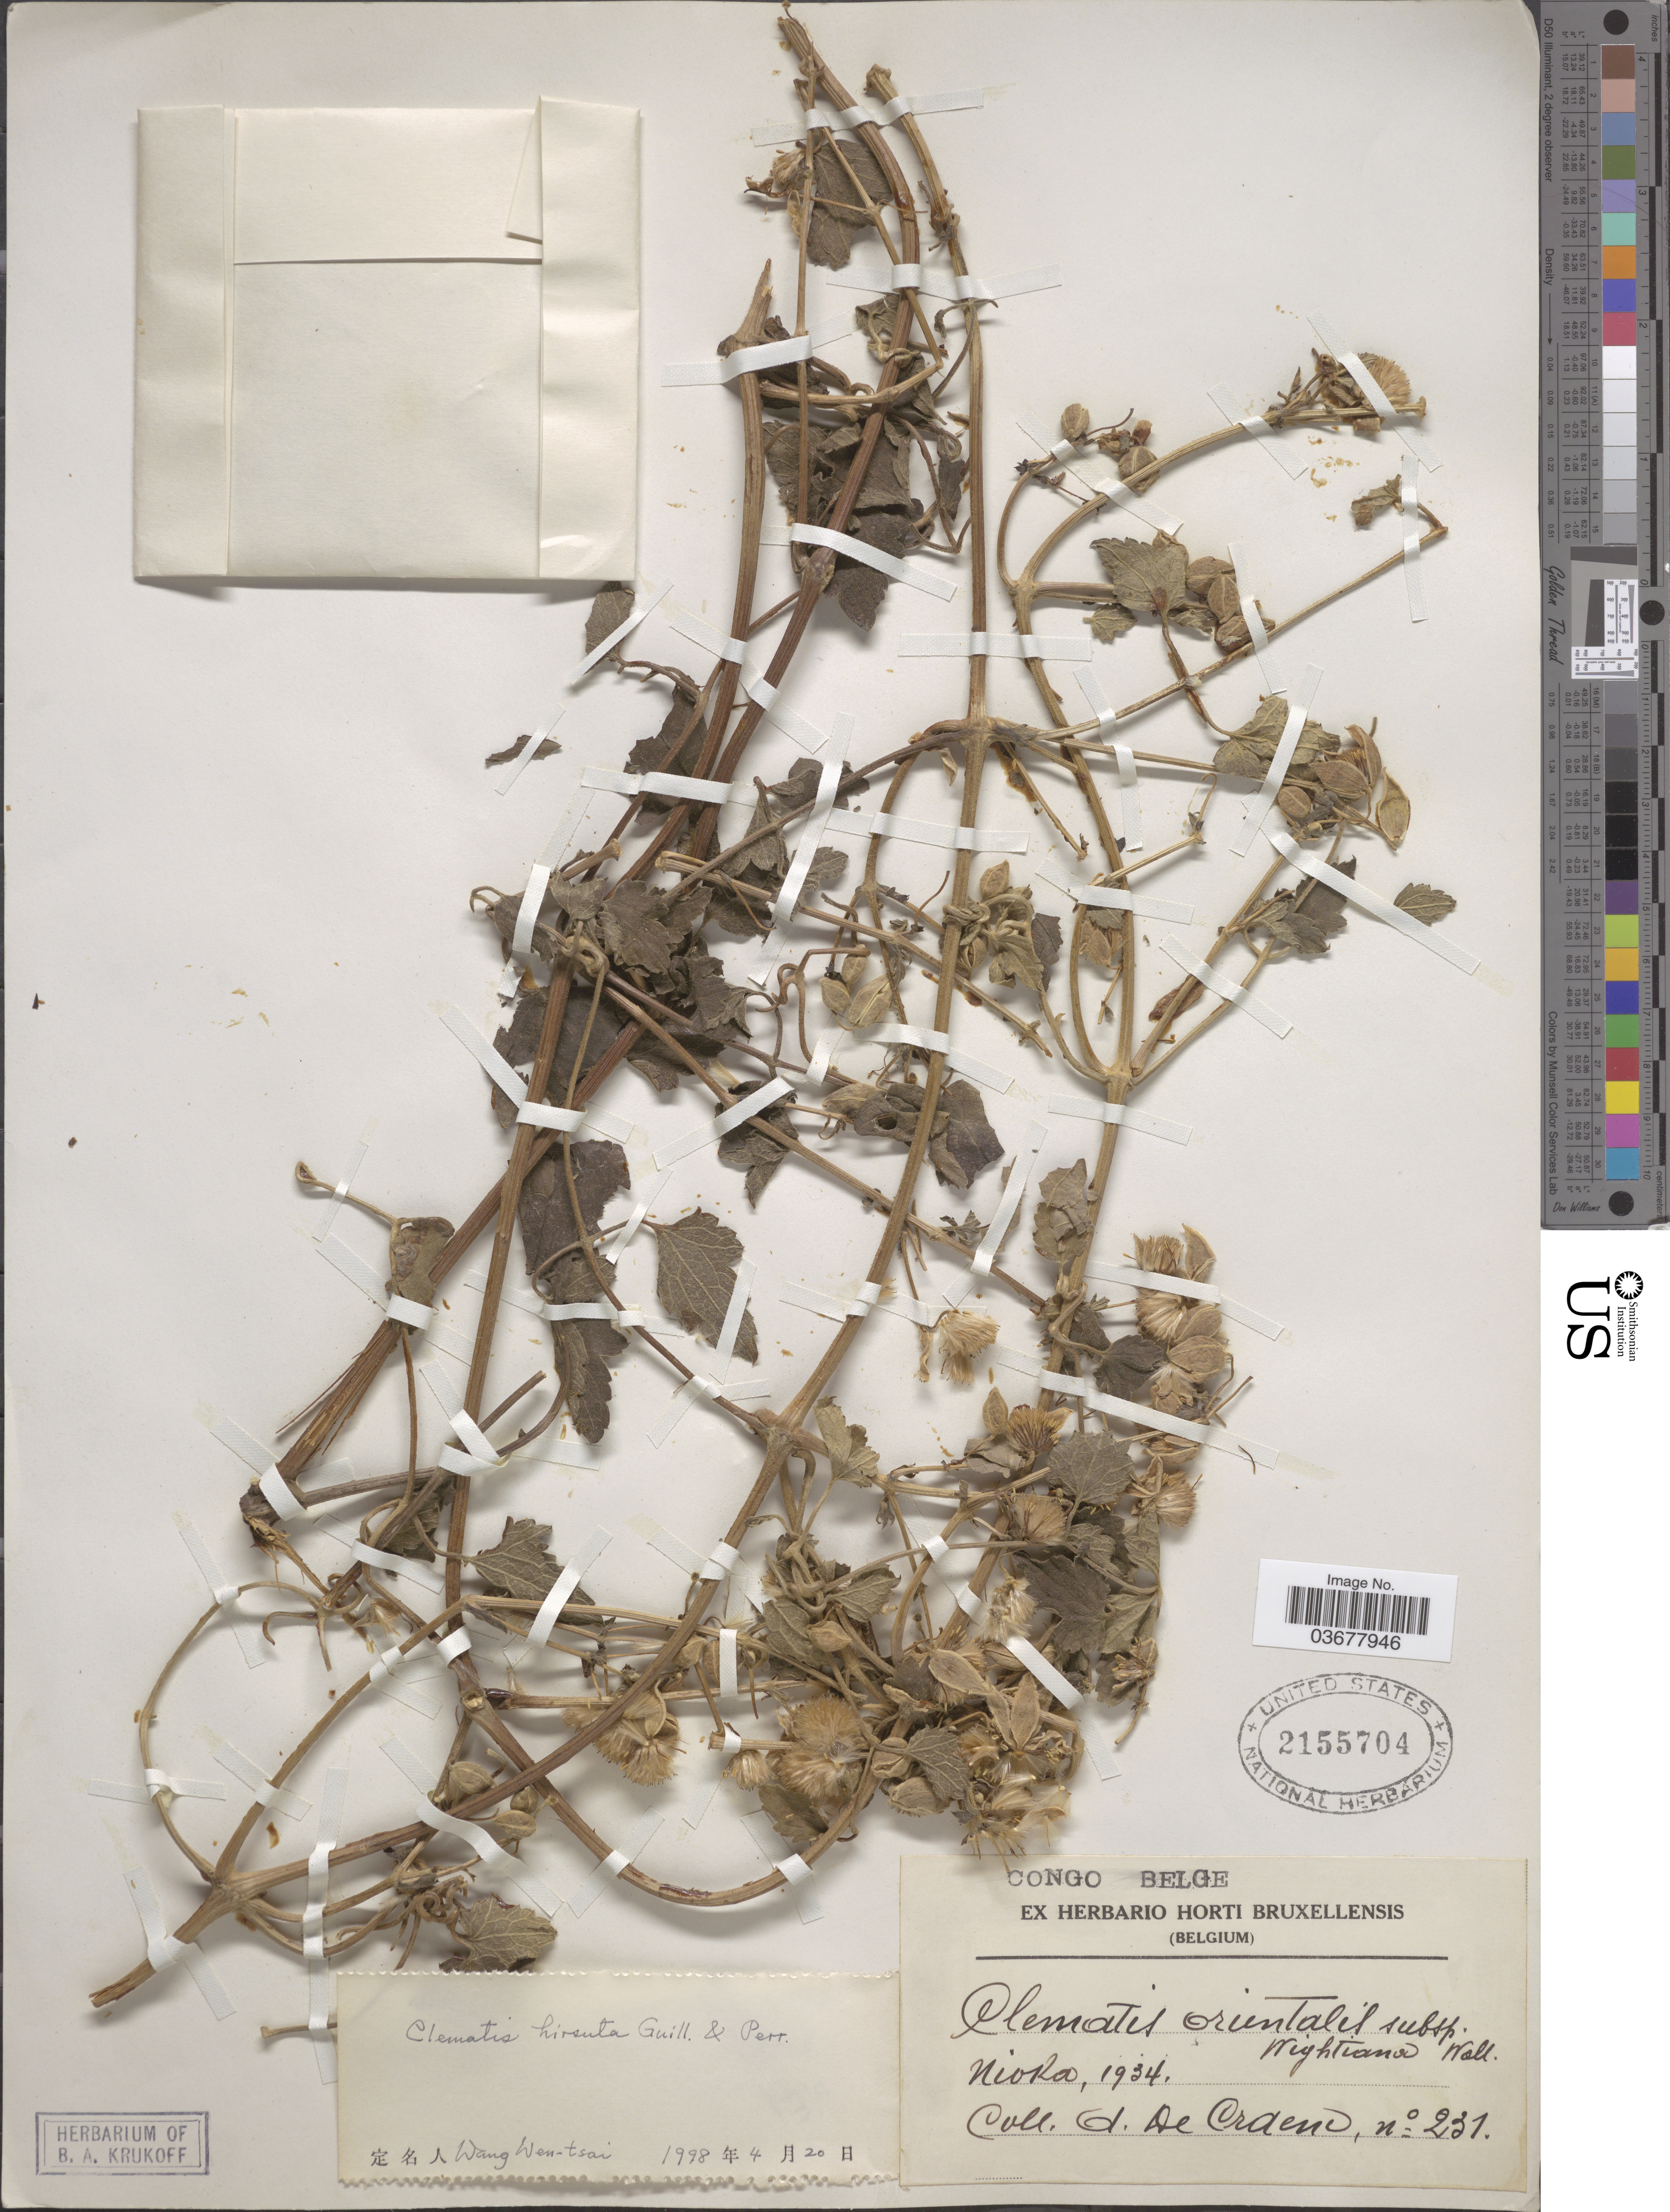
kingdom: Plantae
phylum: Tracheophyta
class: Magnoliopsida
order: Ranunculales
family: Ranunculaceae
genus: Clematis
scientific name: Clematis hirsuta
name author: Guill. & Perr.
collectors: A. De Craene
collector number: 231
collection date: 1934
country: Congo, Democratic Republic of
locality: Congo Belge. Nioka.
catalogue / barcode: US 2155704